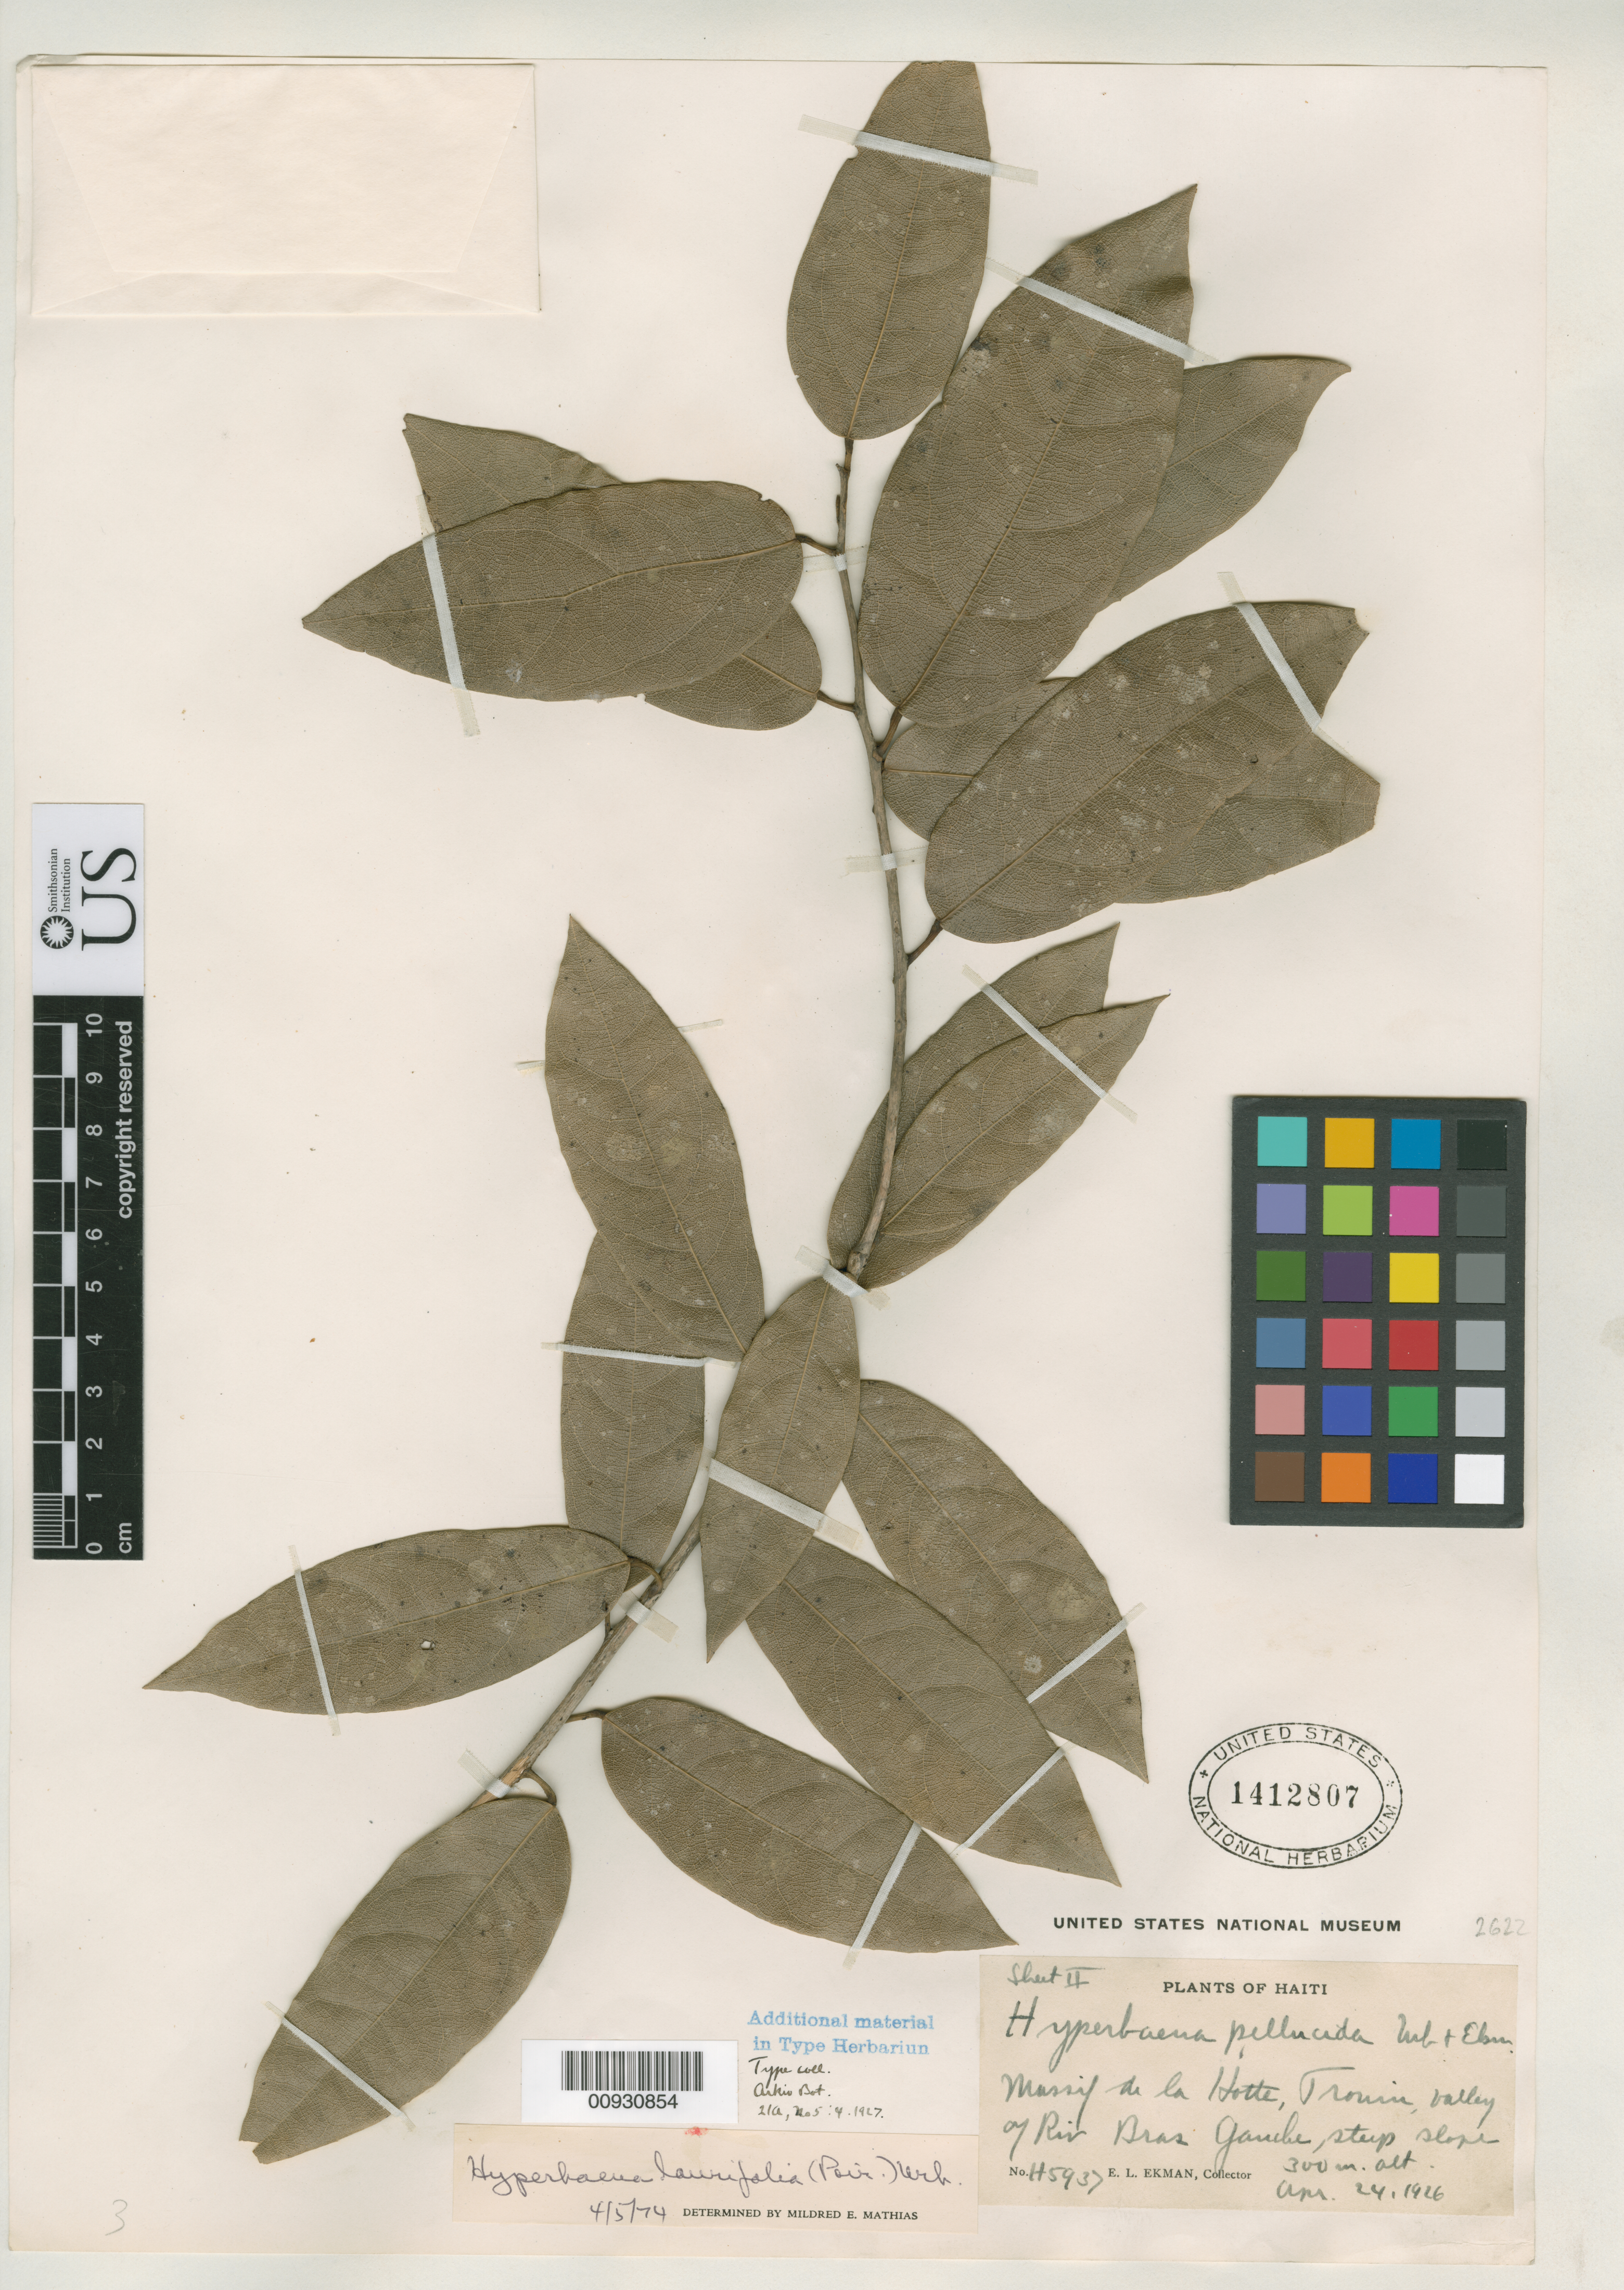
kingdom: Plantae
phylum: Tracheophyta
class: Magnoliopsida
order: Ranunculales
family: Menispermaceae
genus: Hyperbaena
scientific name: Hyperbaena pellucida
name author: Urb. & Ekman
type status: Isotype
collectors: E. L. Ekman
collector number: H 5937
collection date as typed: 24 Apr 1926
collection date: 1926-04-24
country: Haiti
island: Hispaniola Island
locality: Massif de La Hotte, Grand-Goavead Trouin, Riviere Bras-gayche.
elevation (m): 300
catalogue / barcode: US 1412807